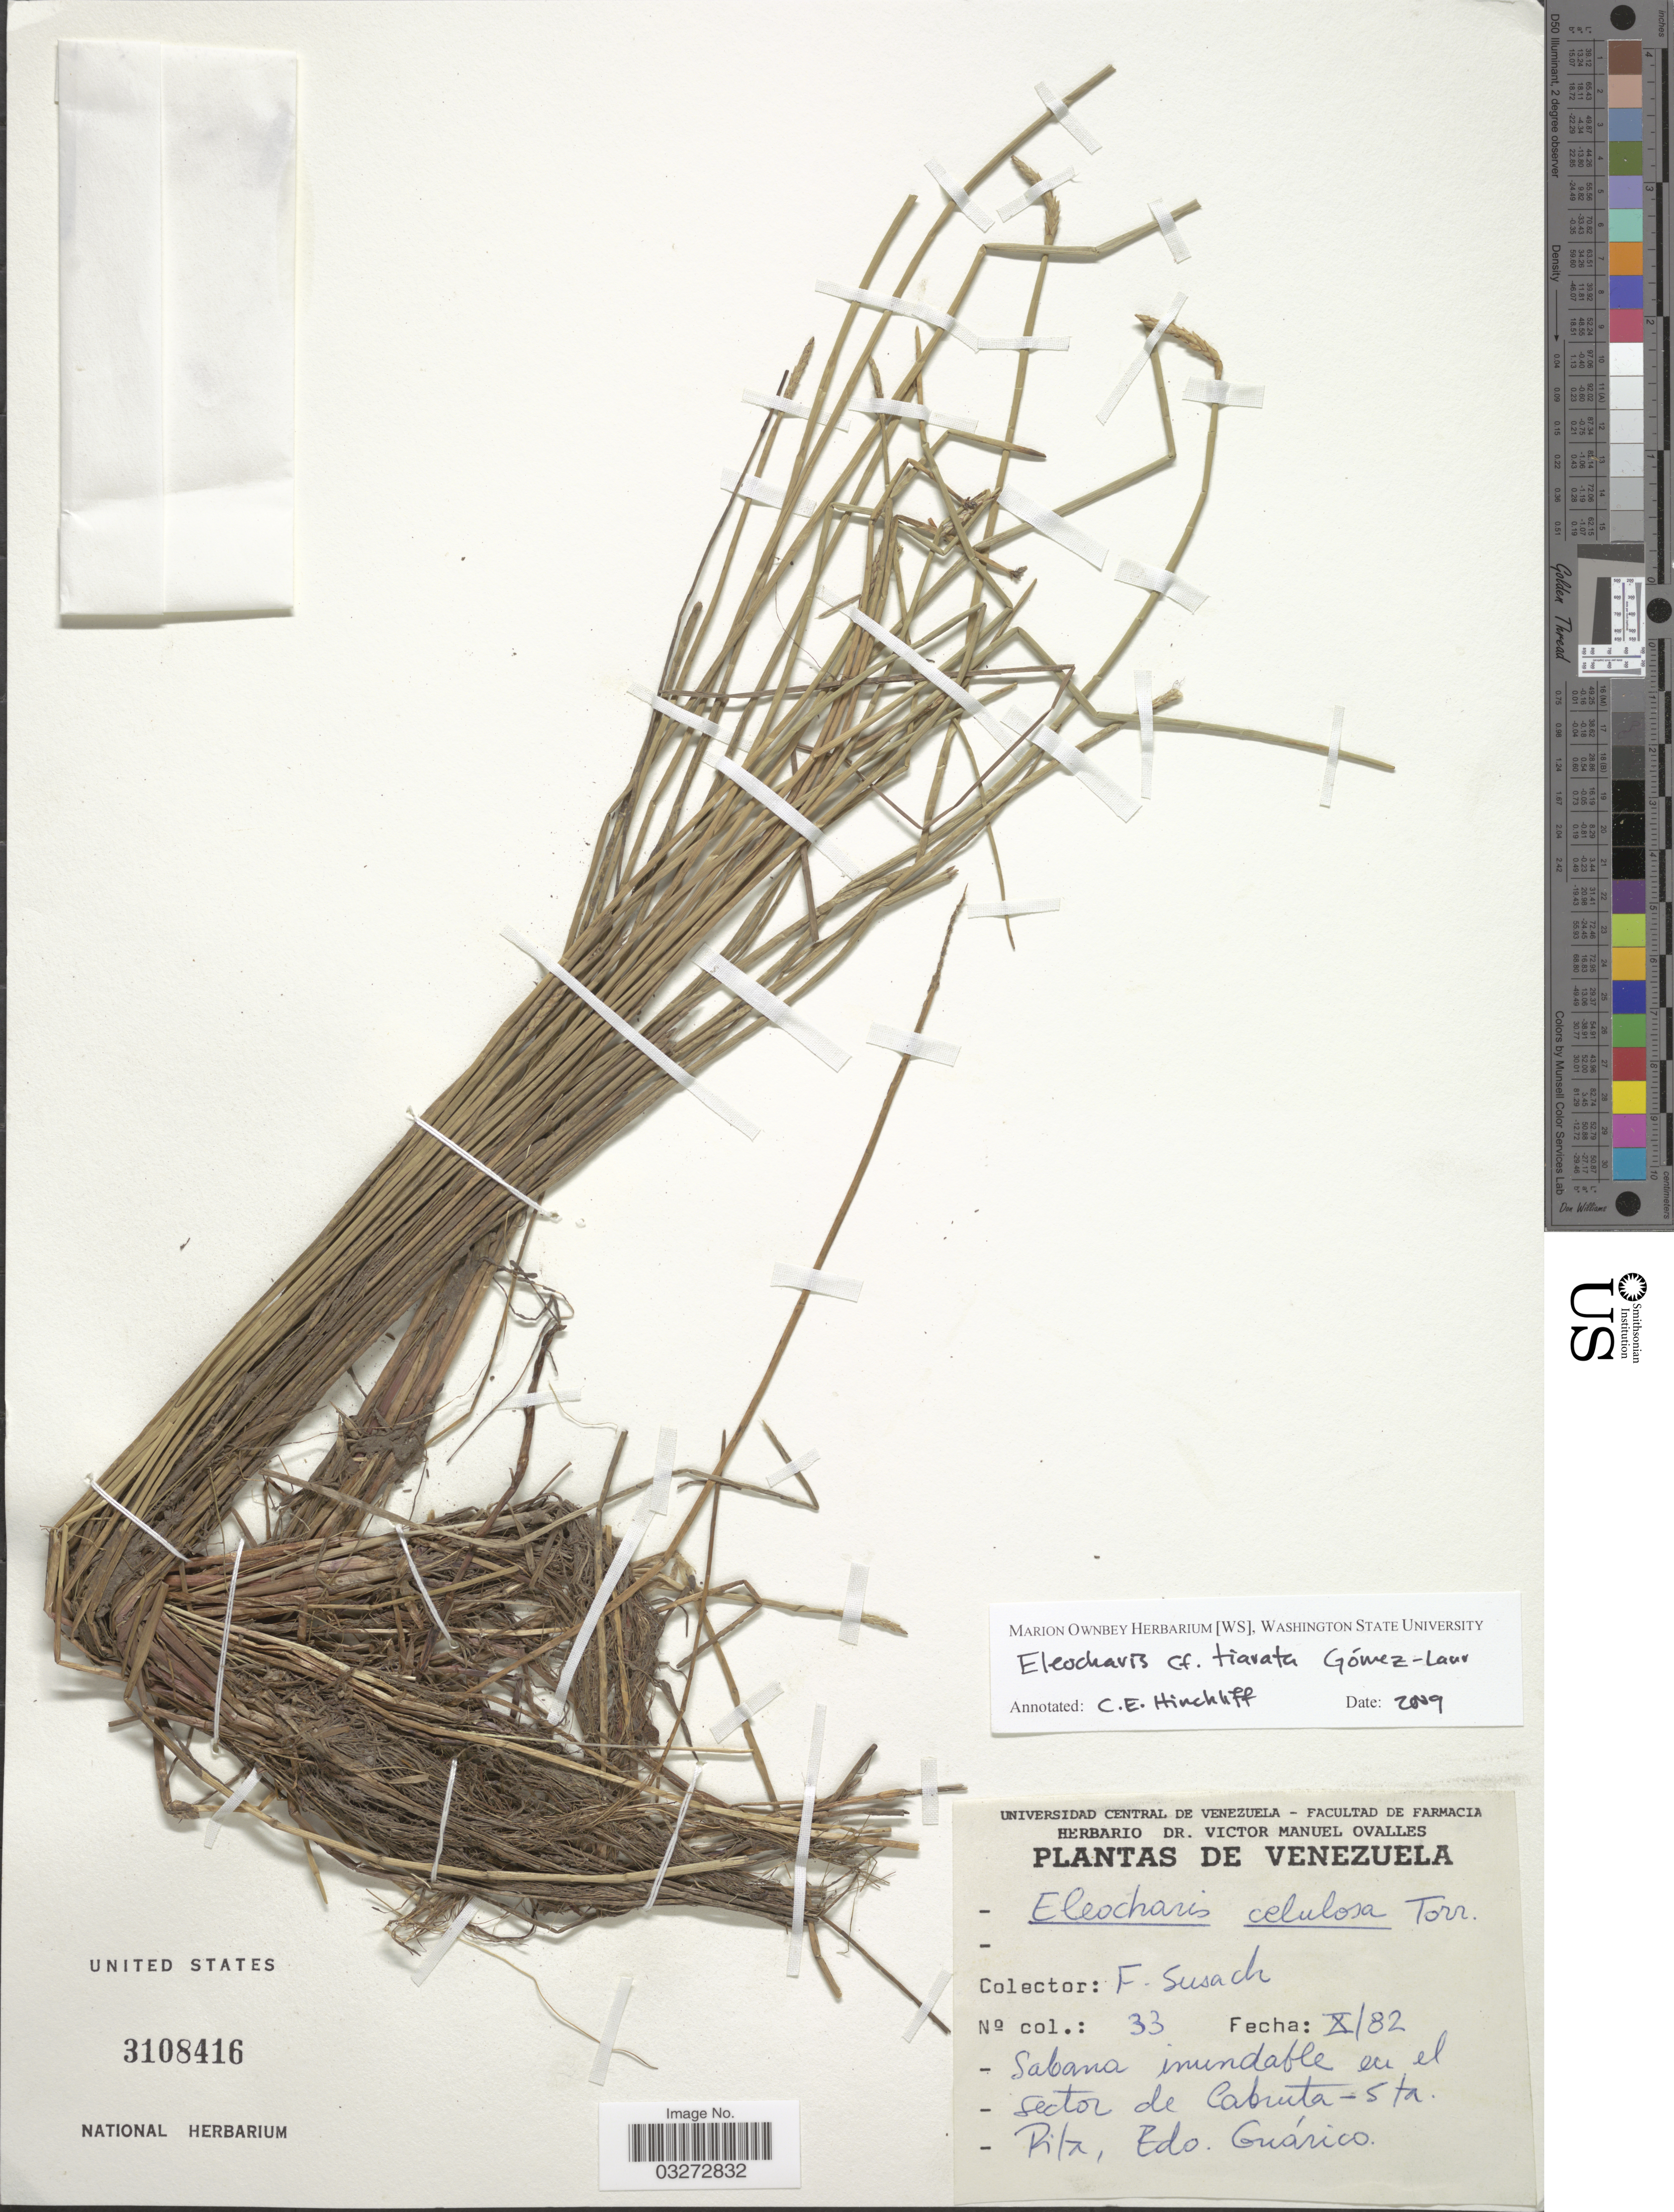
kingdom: Plantae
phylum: Tracheophyta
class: Liliopsida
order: Poales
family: Cyperaceae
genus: Eleocharis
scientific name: Eleocharis tiarata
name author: Gómez-Laur.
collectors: F. Susach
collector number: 33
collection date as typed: Transcribed d/m/y: /10/82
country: Venezuela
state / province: Guárico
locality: Sabana inundable en el sector de Cabruta-Sta. Rita.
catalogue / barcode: US 3108416